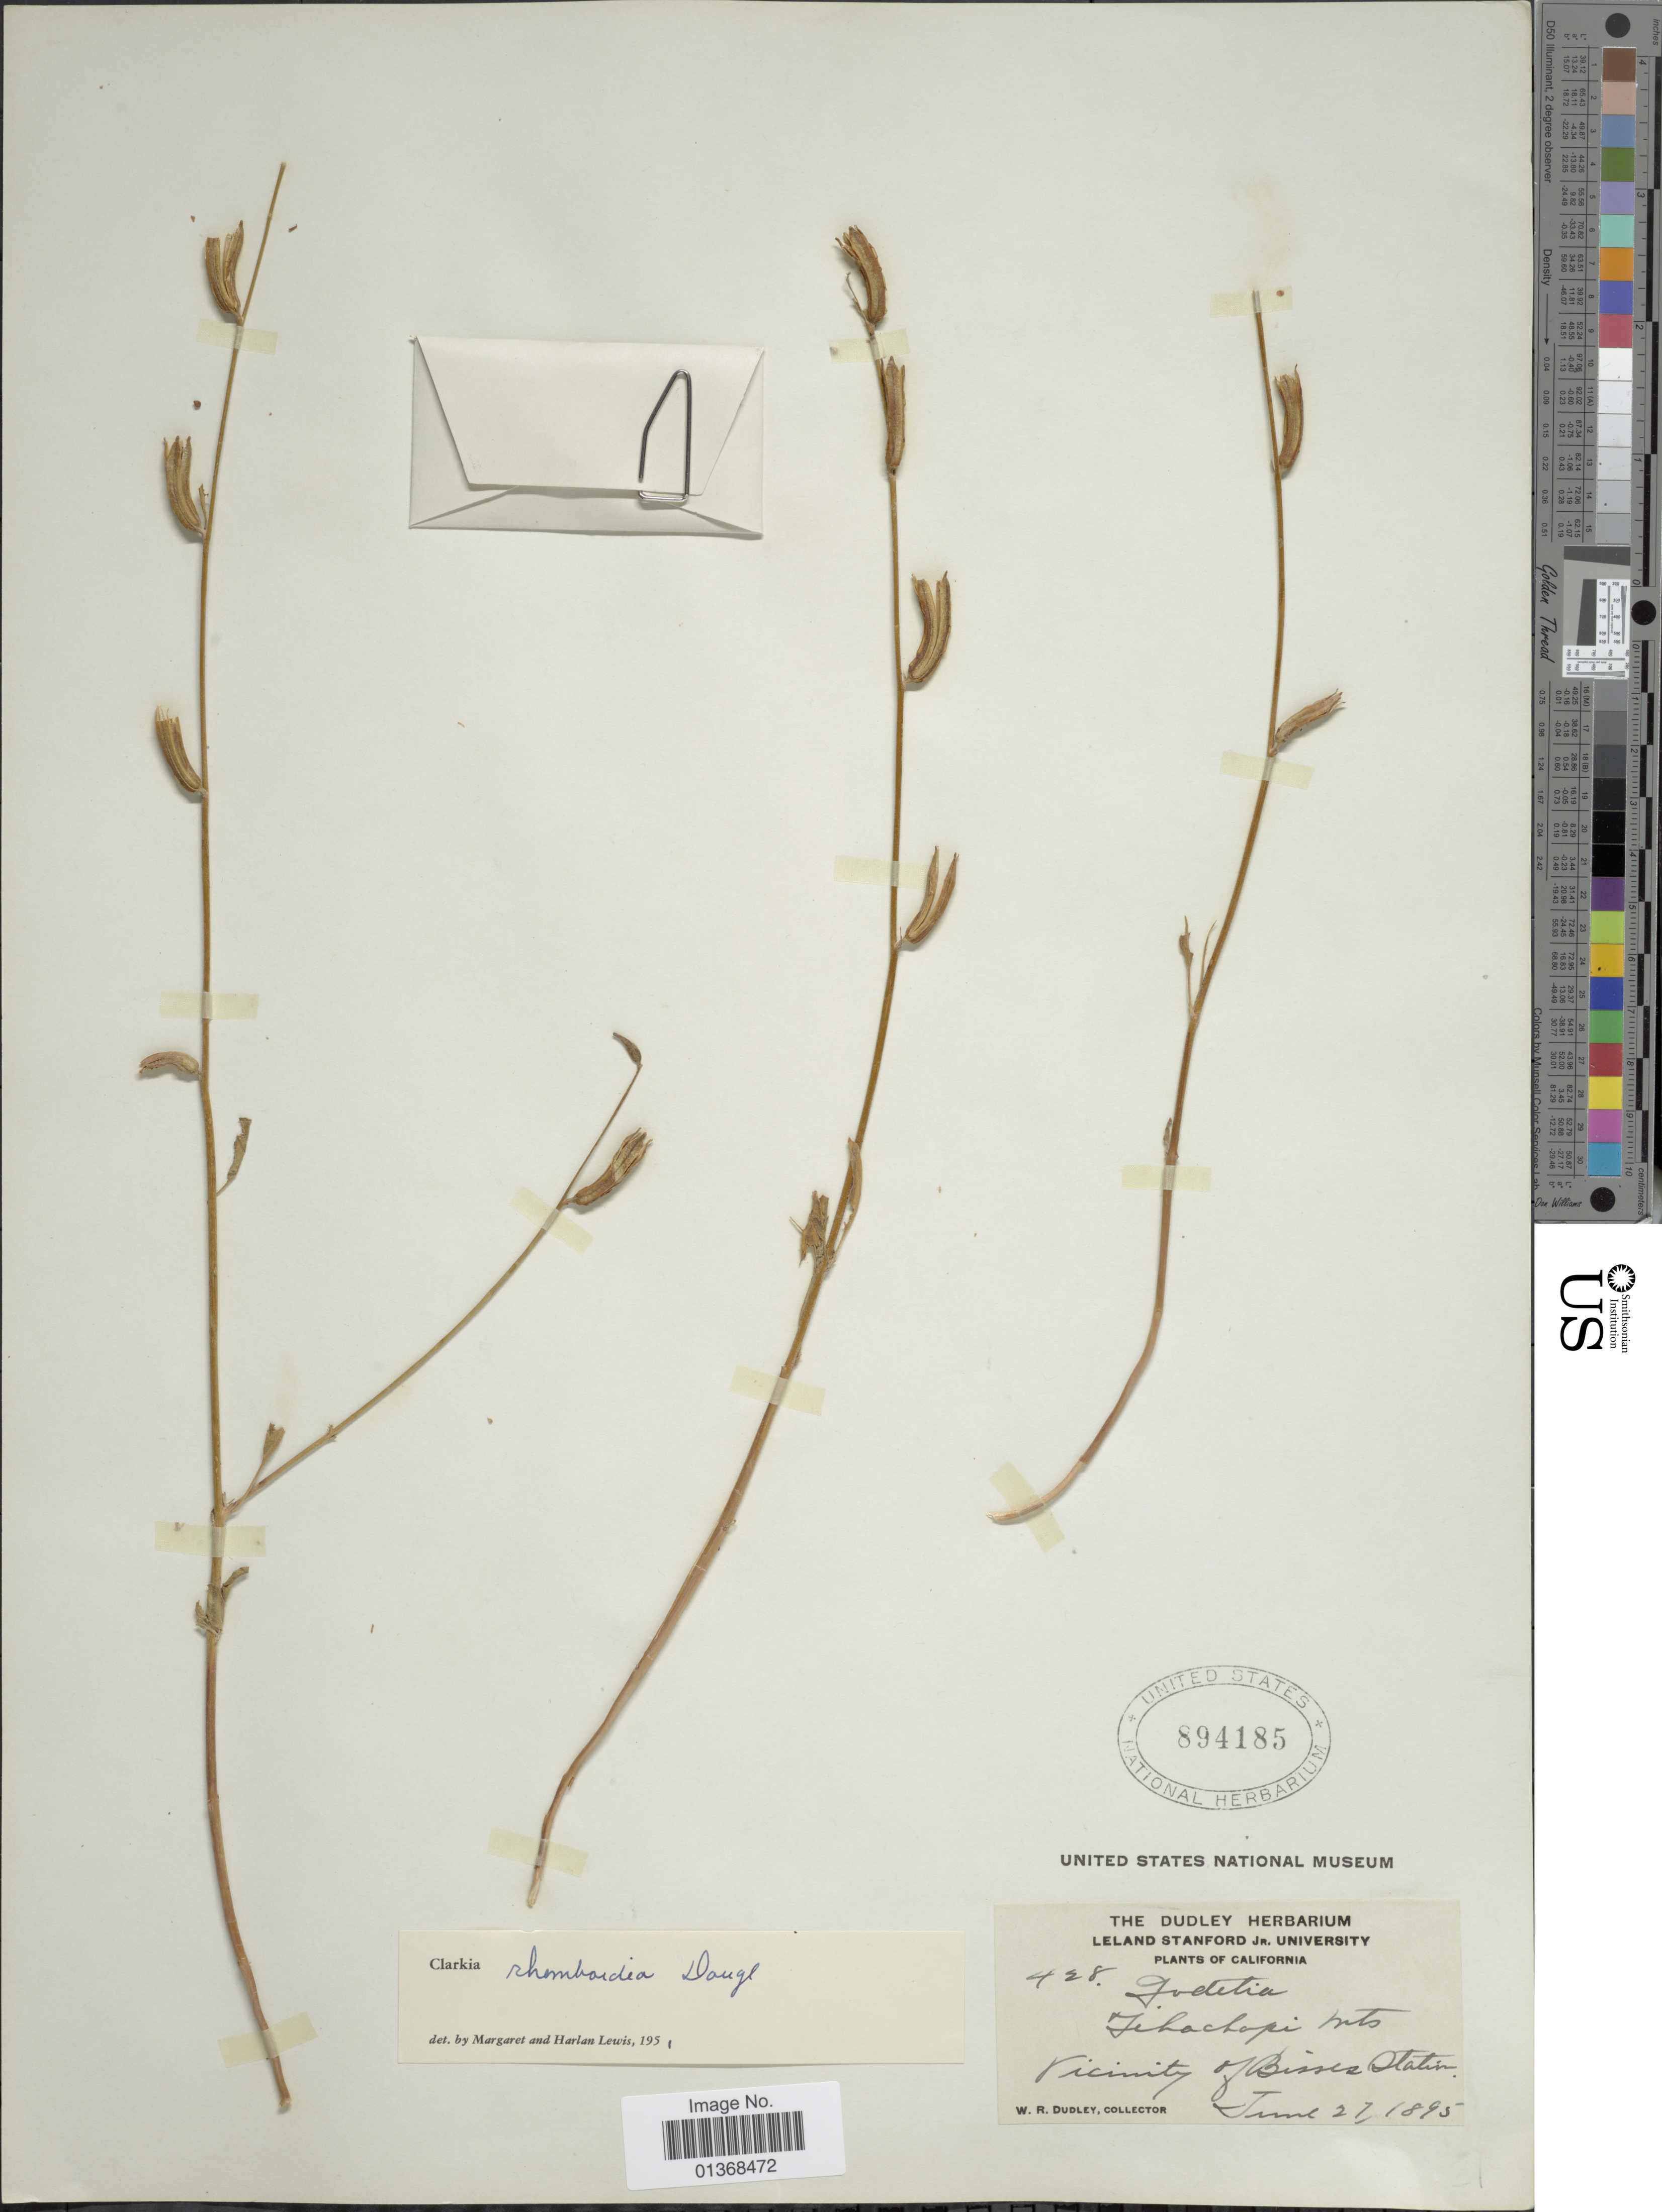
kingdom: Plantae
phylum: Tracheophyta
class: Magnoliopsida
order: Myrtales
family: Onagraceae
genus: Clarkia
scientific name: Clarkia rhomboidea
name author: Douglas ex Hook.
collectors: W. Dudley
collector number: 428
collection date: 1895-06-27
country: United States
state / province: California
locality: Vicinity of Bisses Station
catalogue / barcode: US 894185